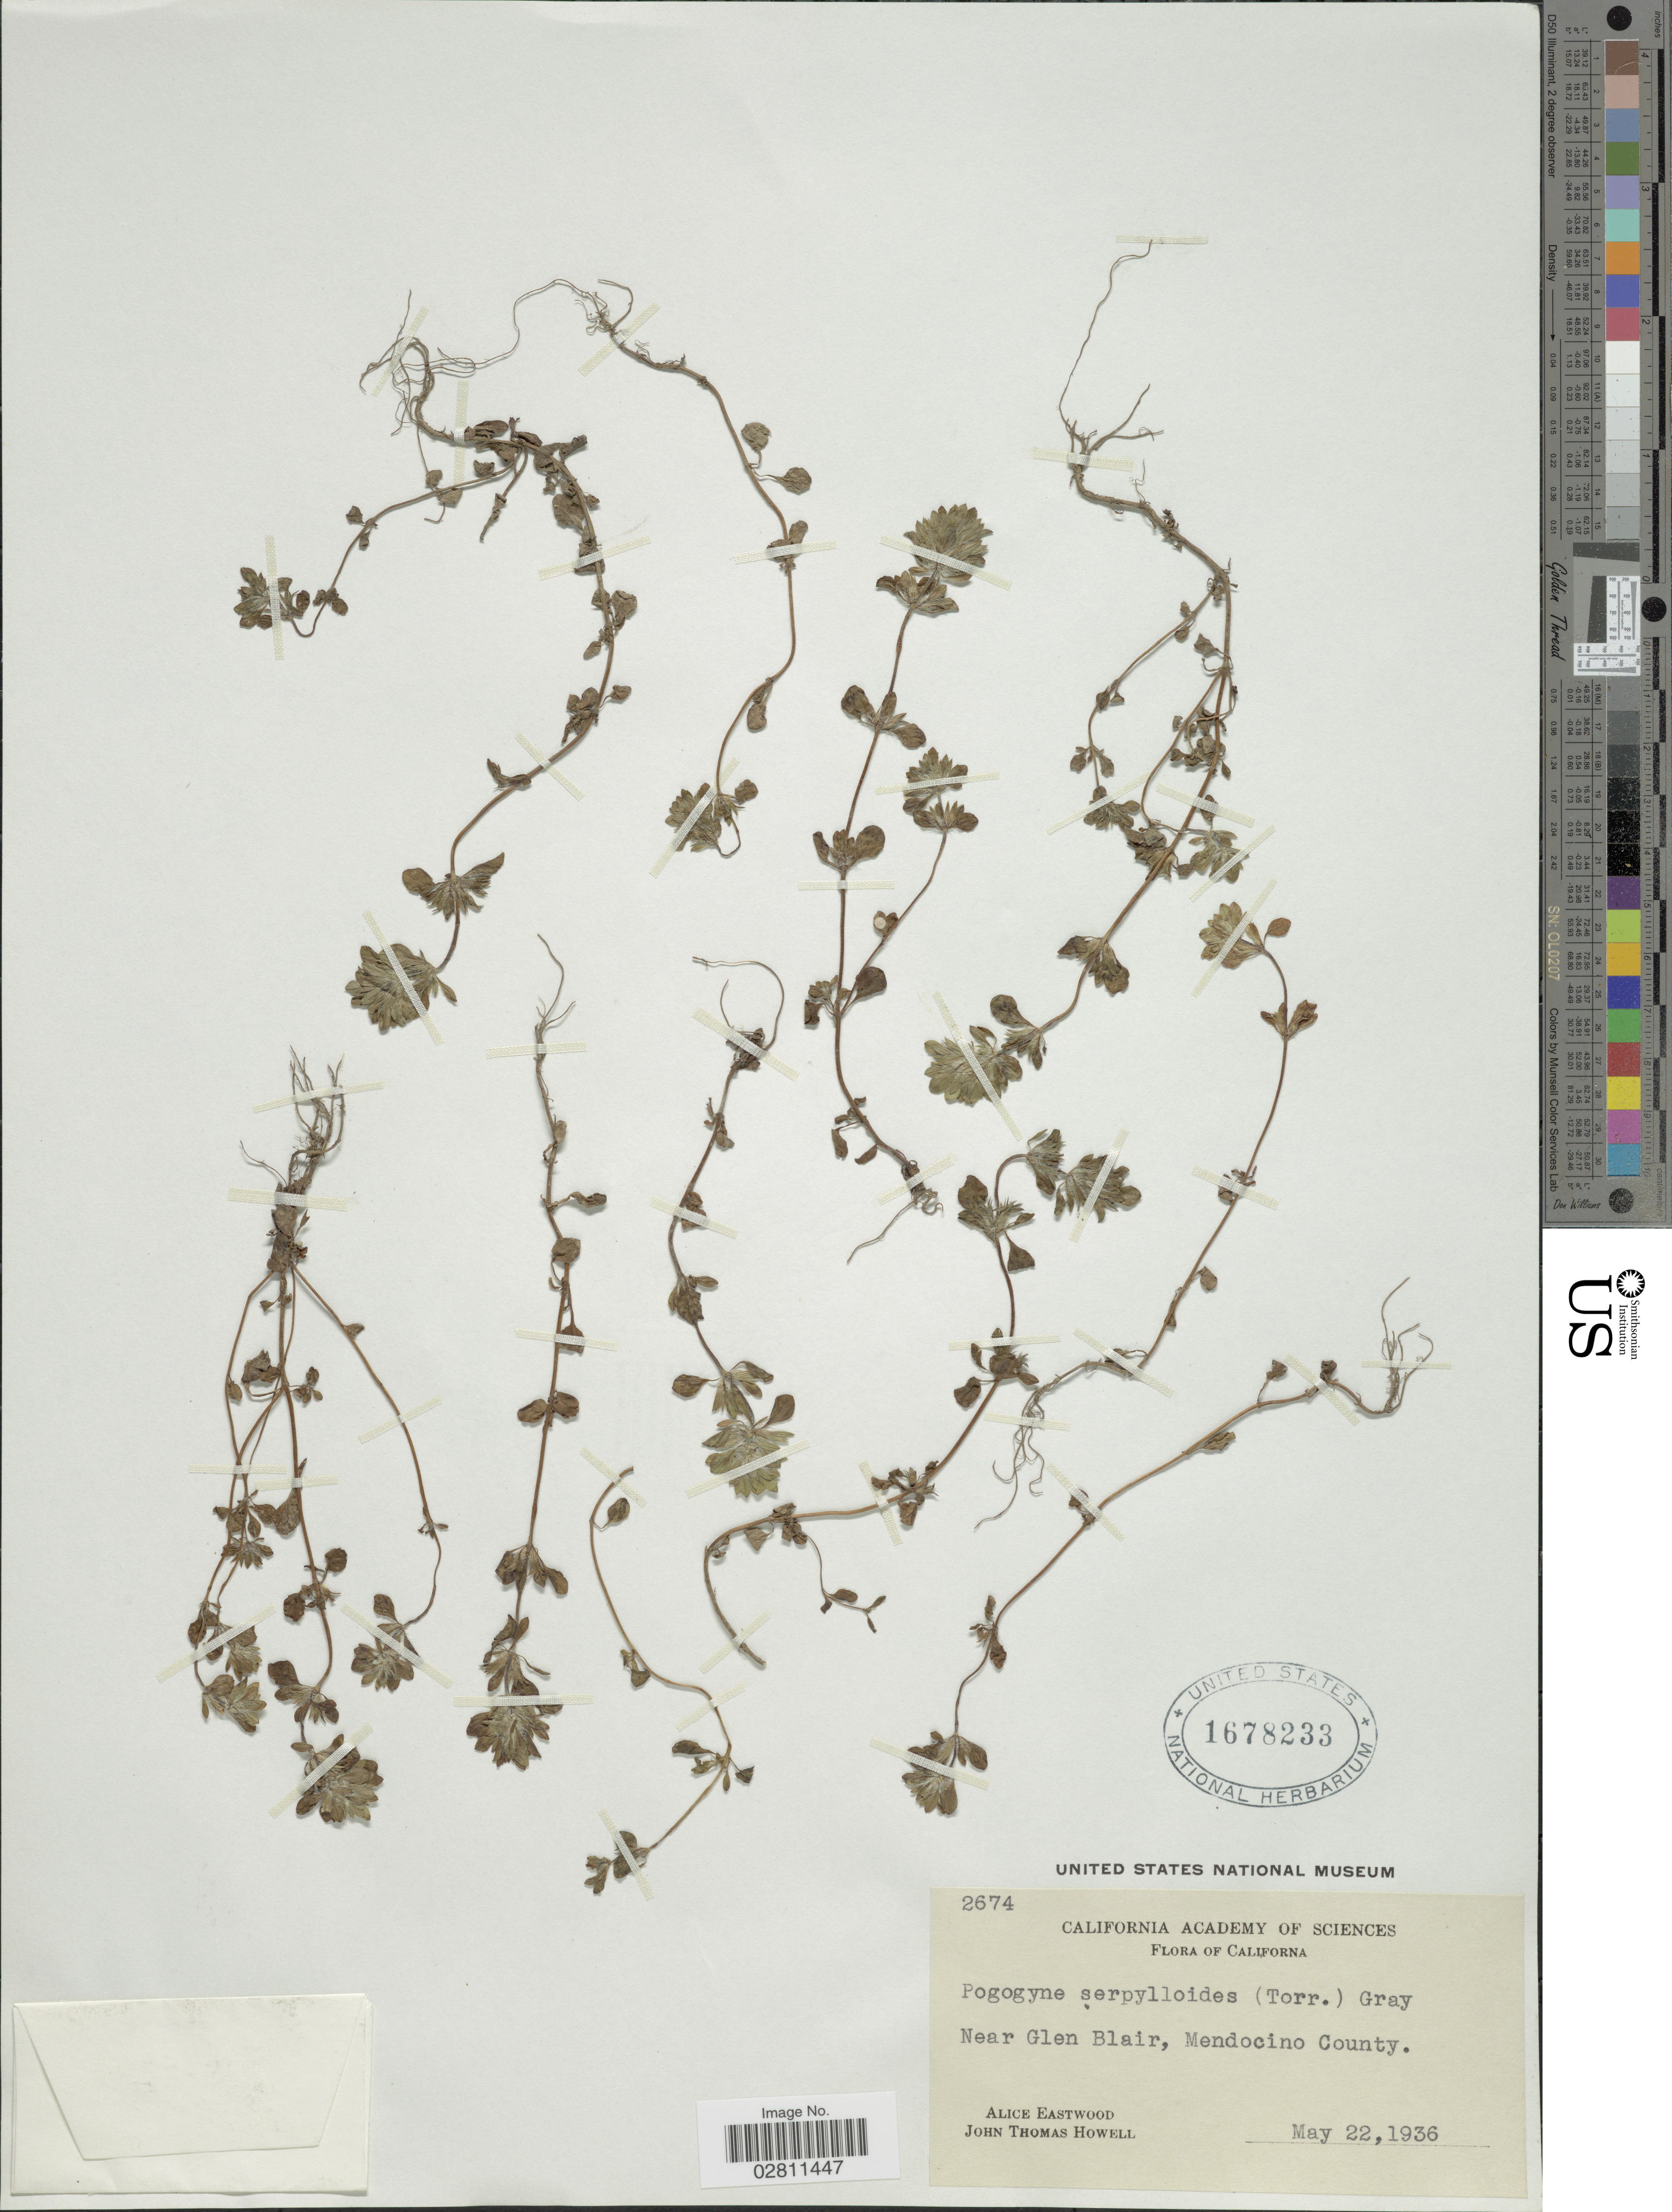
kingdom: Plantae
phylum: Tracheophyta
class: Magnoliopsida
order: Lamiales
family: Lamiaceae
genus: Pogogyne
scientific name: Pogogyne serpylloides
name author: (Torr.) A. Gray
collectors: A. Eastwood & J. T. Howell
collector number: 2674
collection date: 1936-05-22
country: United States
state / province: California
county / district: Mendocino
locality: Near Glen Blair, Mendocino County.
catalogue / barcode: US 1678233